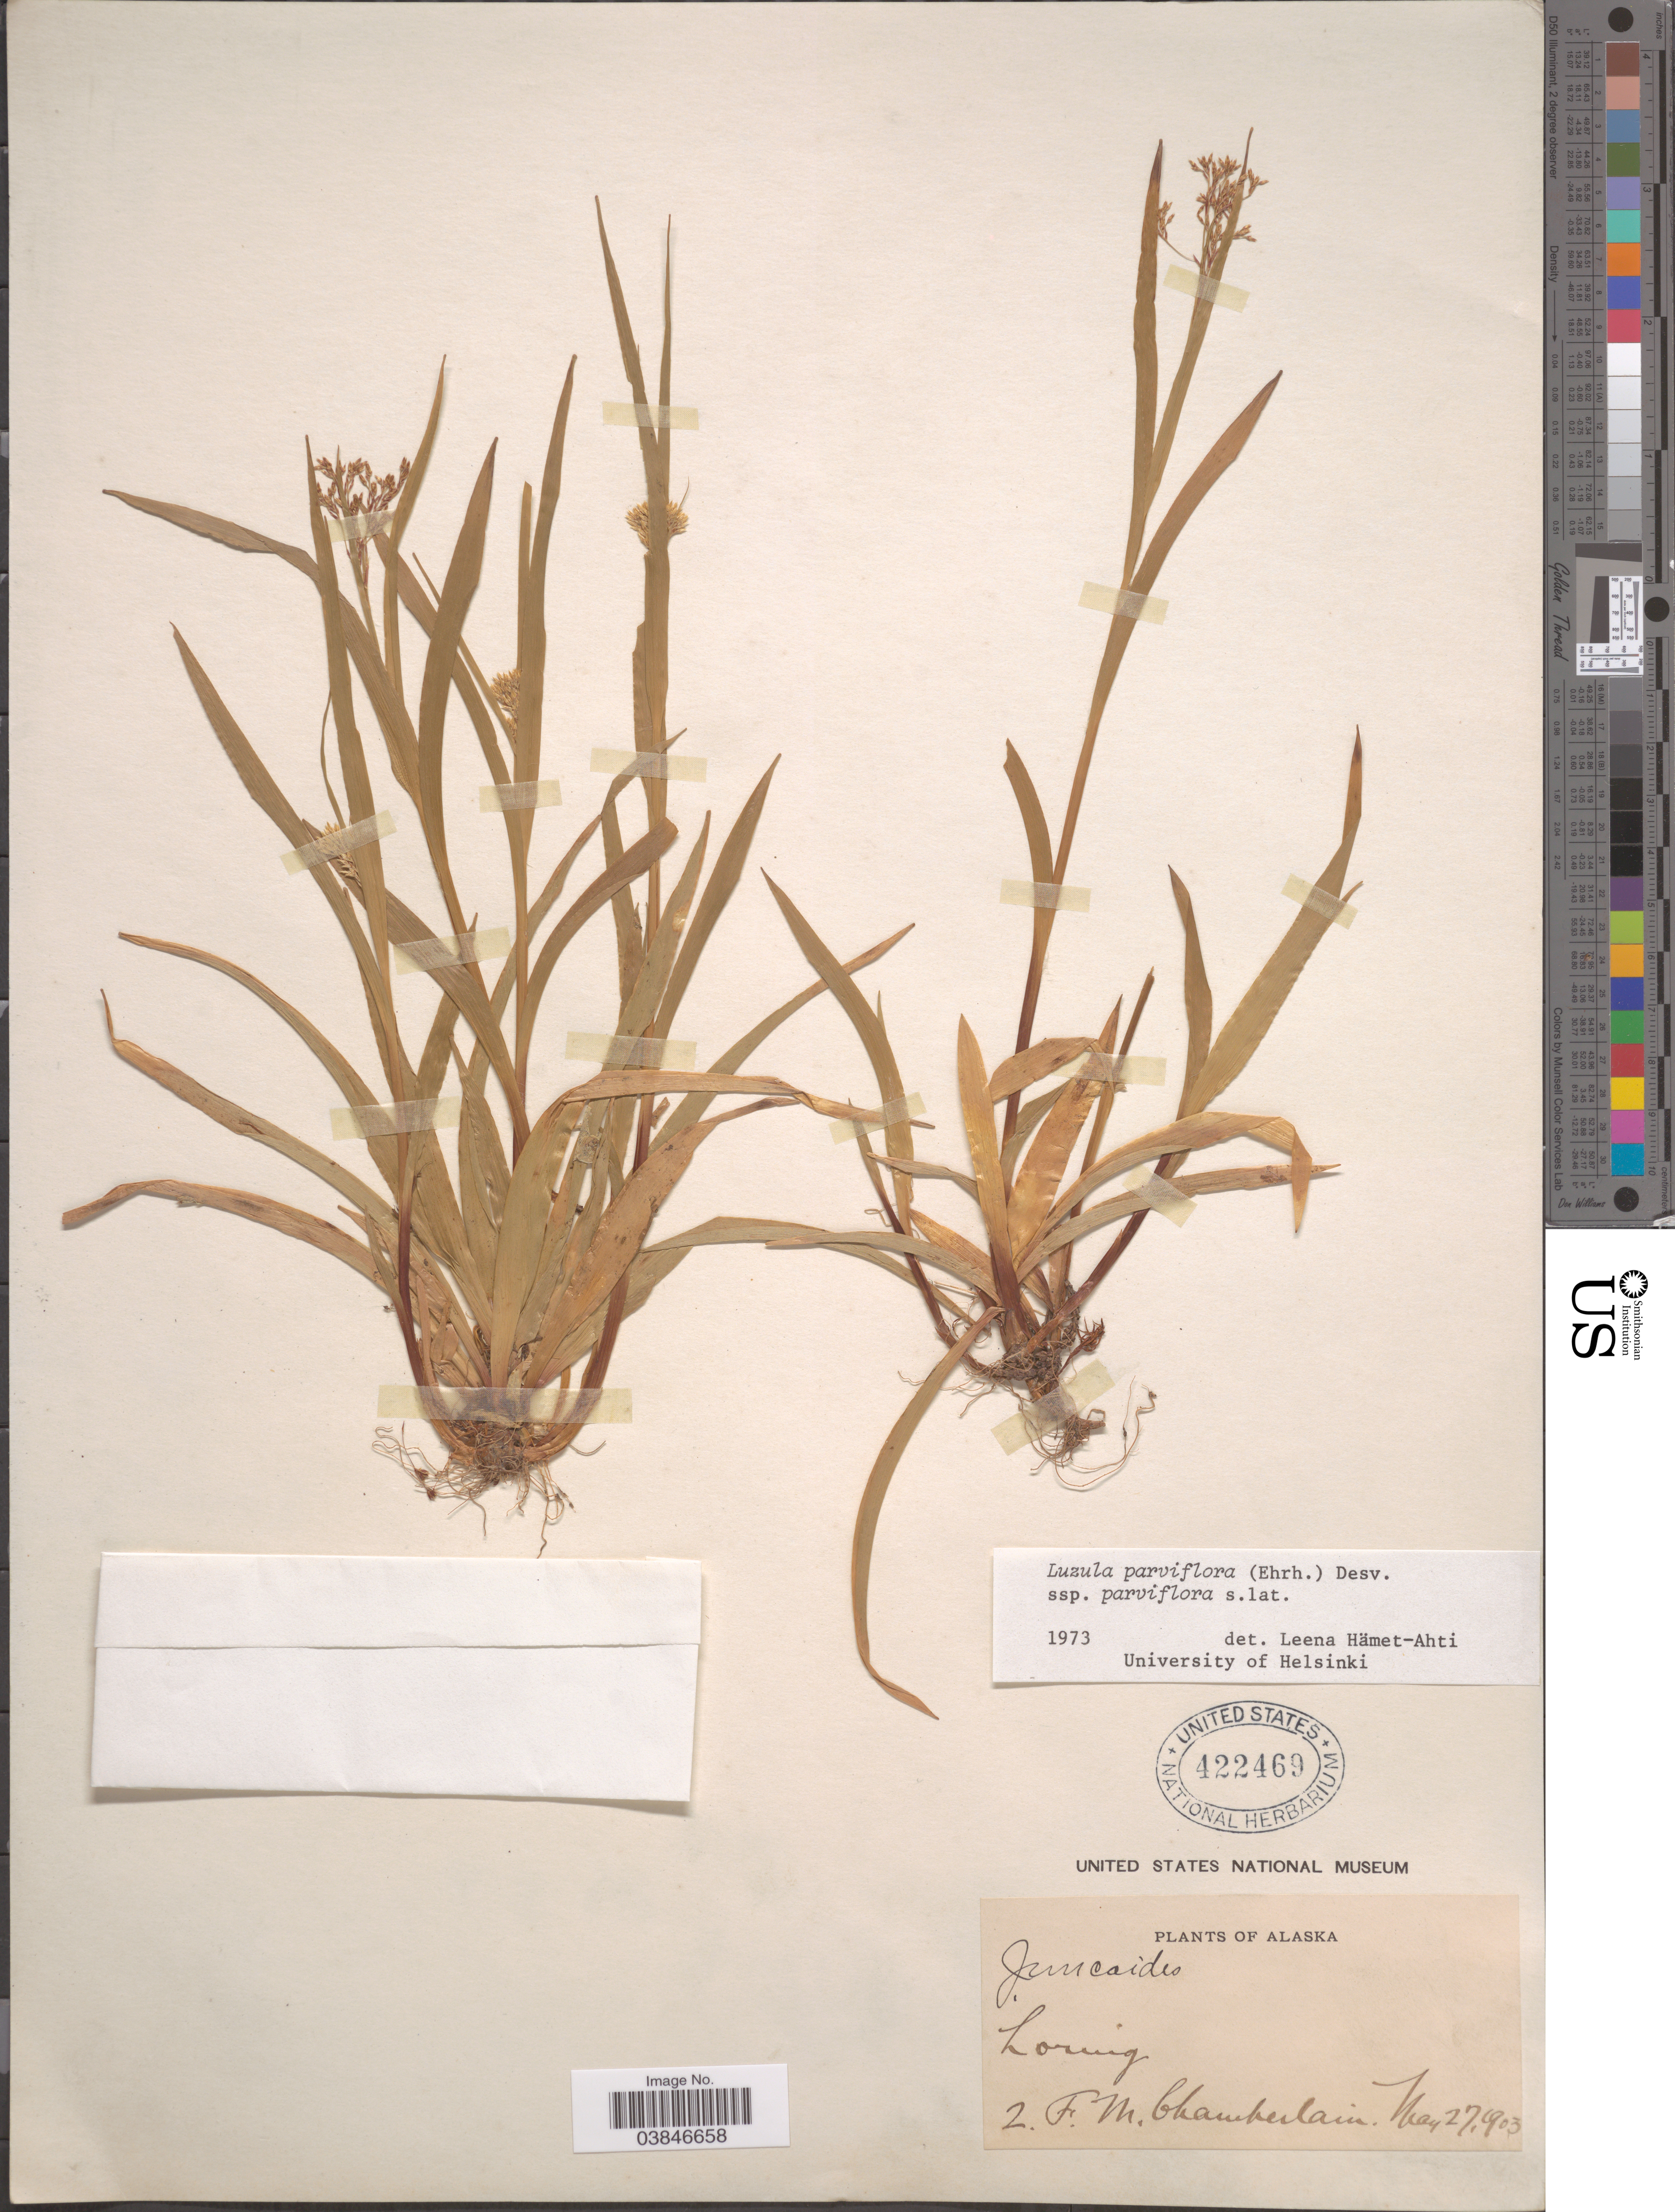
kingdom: Plantae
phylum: Tracheophyta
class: Liliopsida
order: Poales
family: Juncaceae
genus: Luzula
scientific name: Luzula parviflora subsp. parviflora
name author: (Ehrh.) Desv.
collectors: F. Chamberlain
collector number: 2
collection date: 1903-05-27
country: United States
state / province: Alaska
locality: Loring.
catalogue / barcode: US 422469